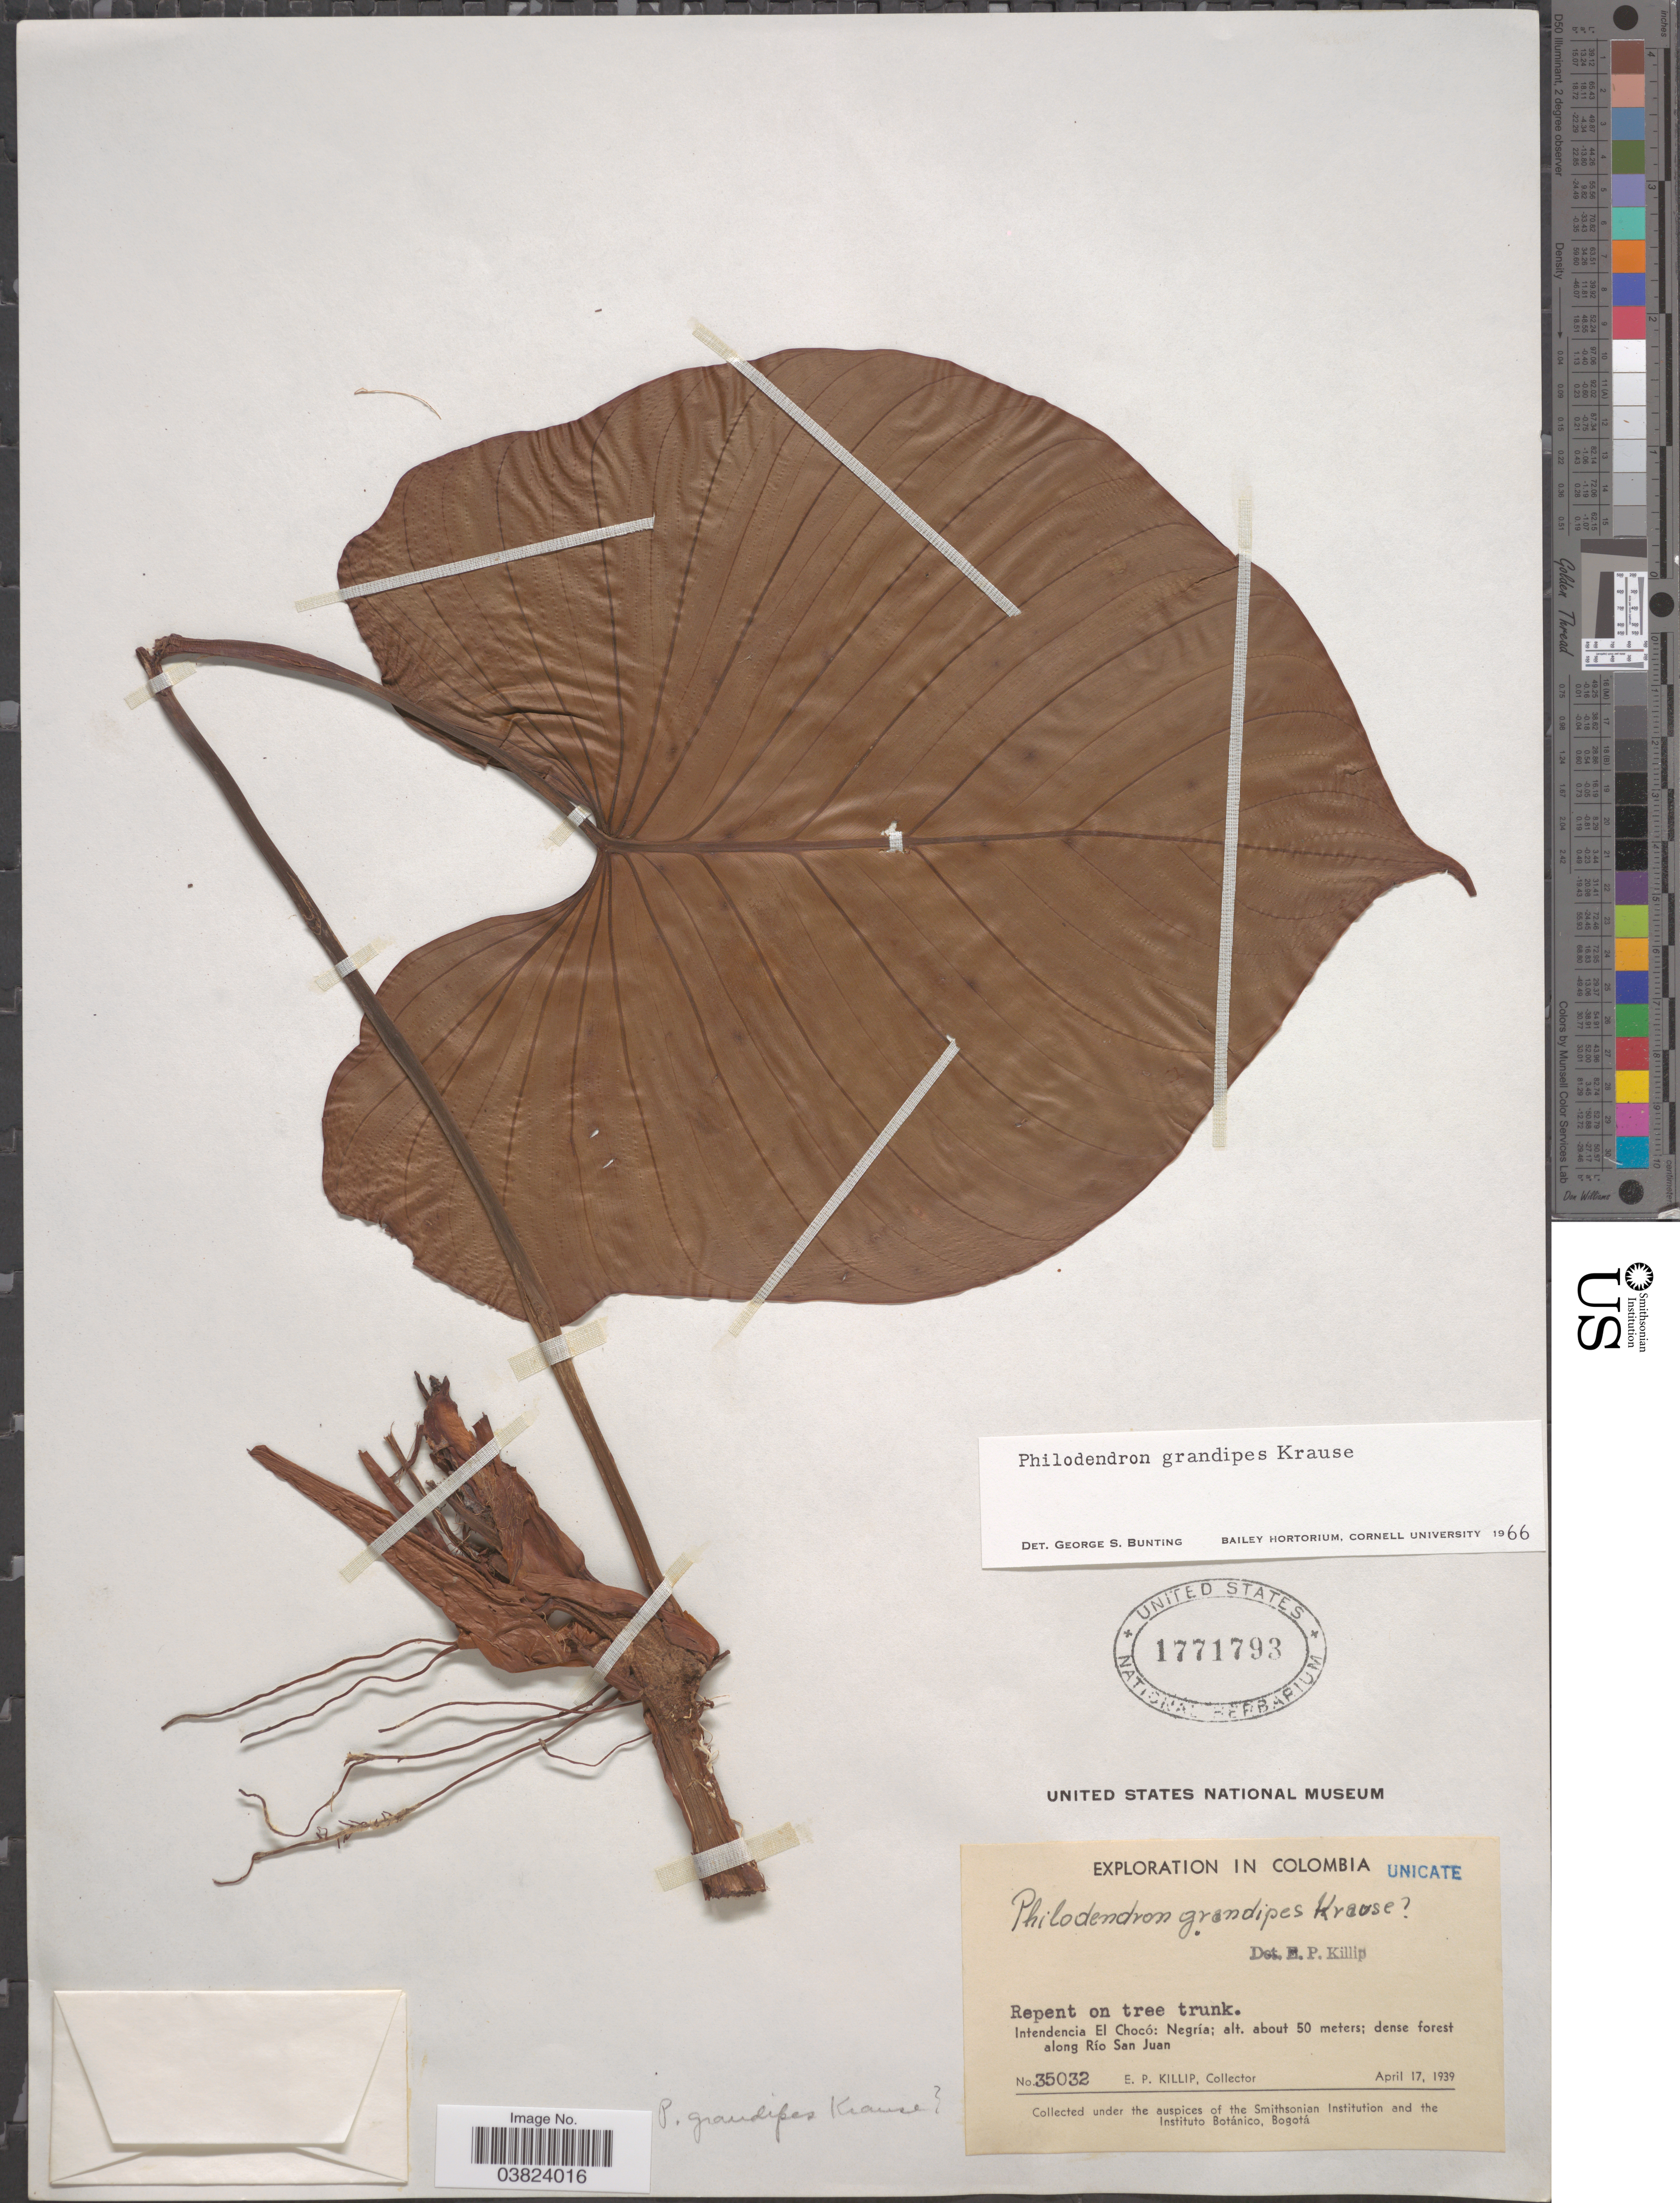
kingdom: Plantae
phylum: Tracheophyta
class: Liliopsida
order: Alismatales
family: Araceae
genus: Philodendron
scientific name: Philodendron grandipes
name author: K. Krause in Engl.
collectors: E. P. Killip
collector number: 35032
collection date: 1939-04-17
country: Colombia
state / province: Chocó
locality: Intendencia El Chocó: Negría; dense forest along Río San Juan.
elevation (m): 50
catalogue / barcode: US 1771793